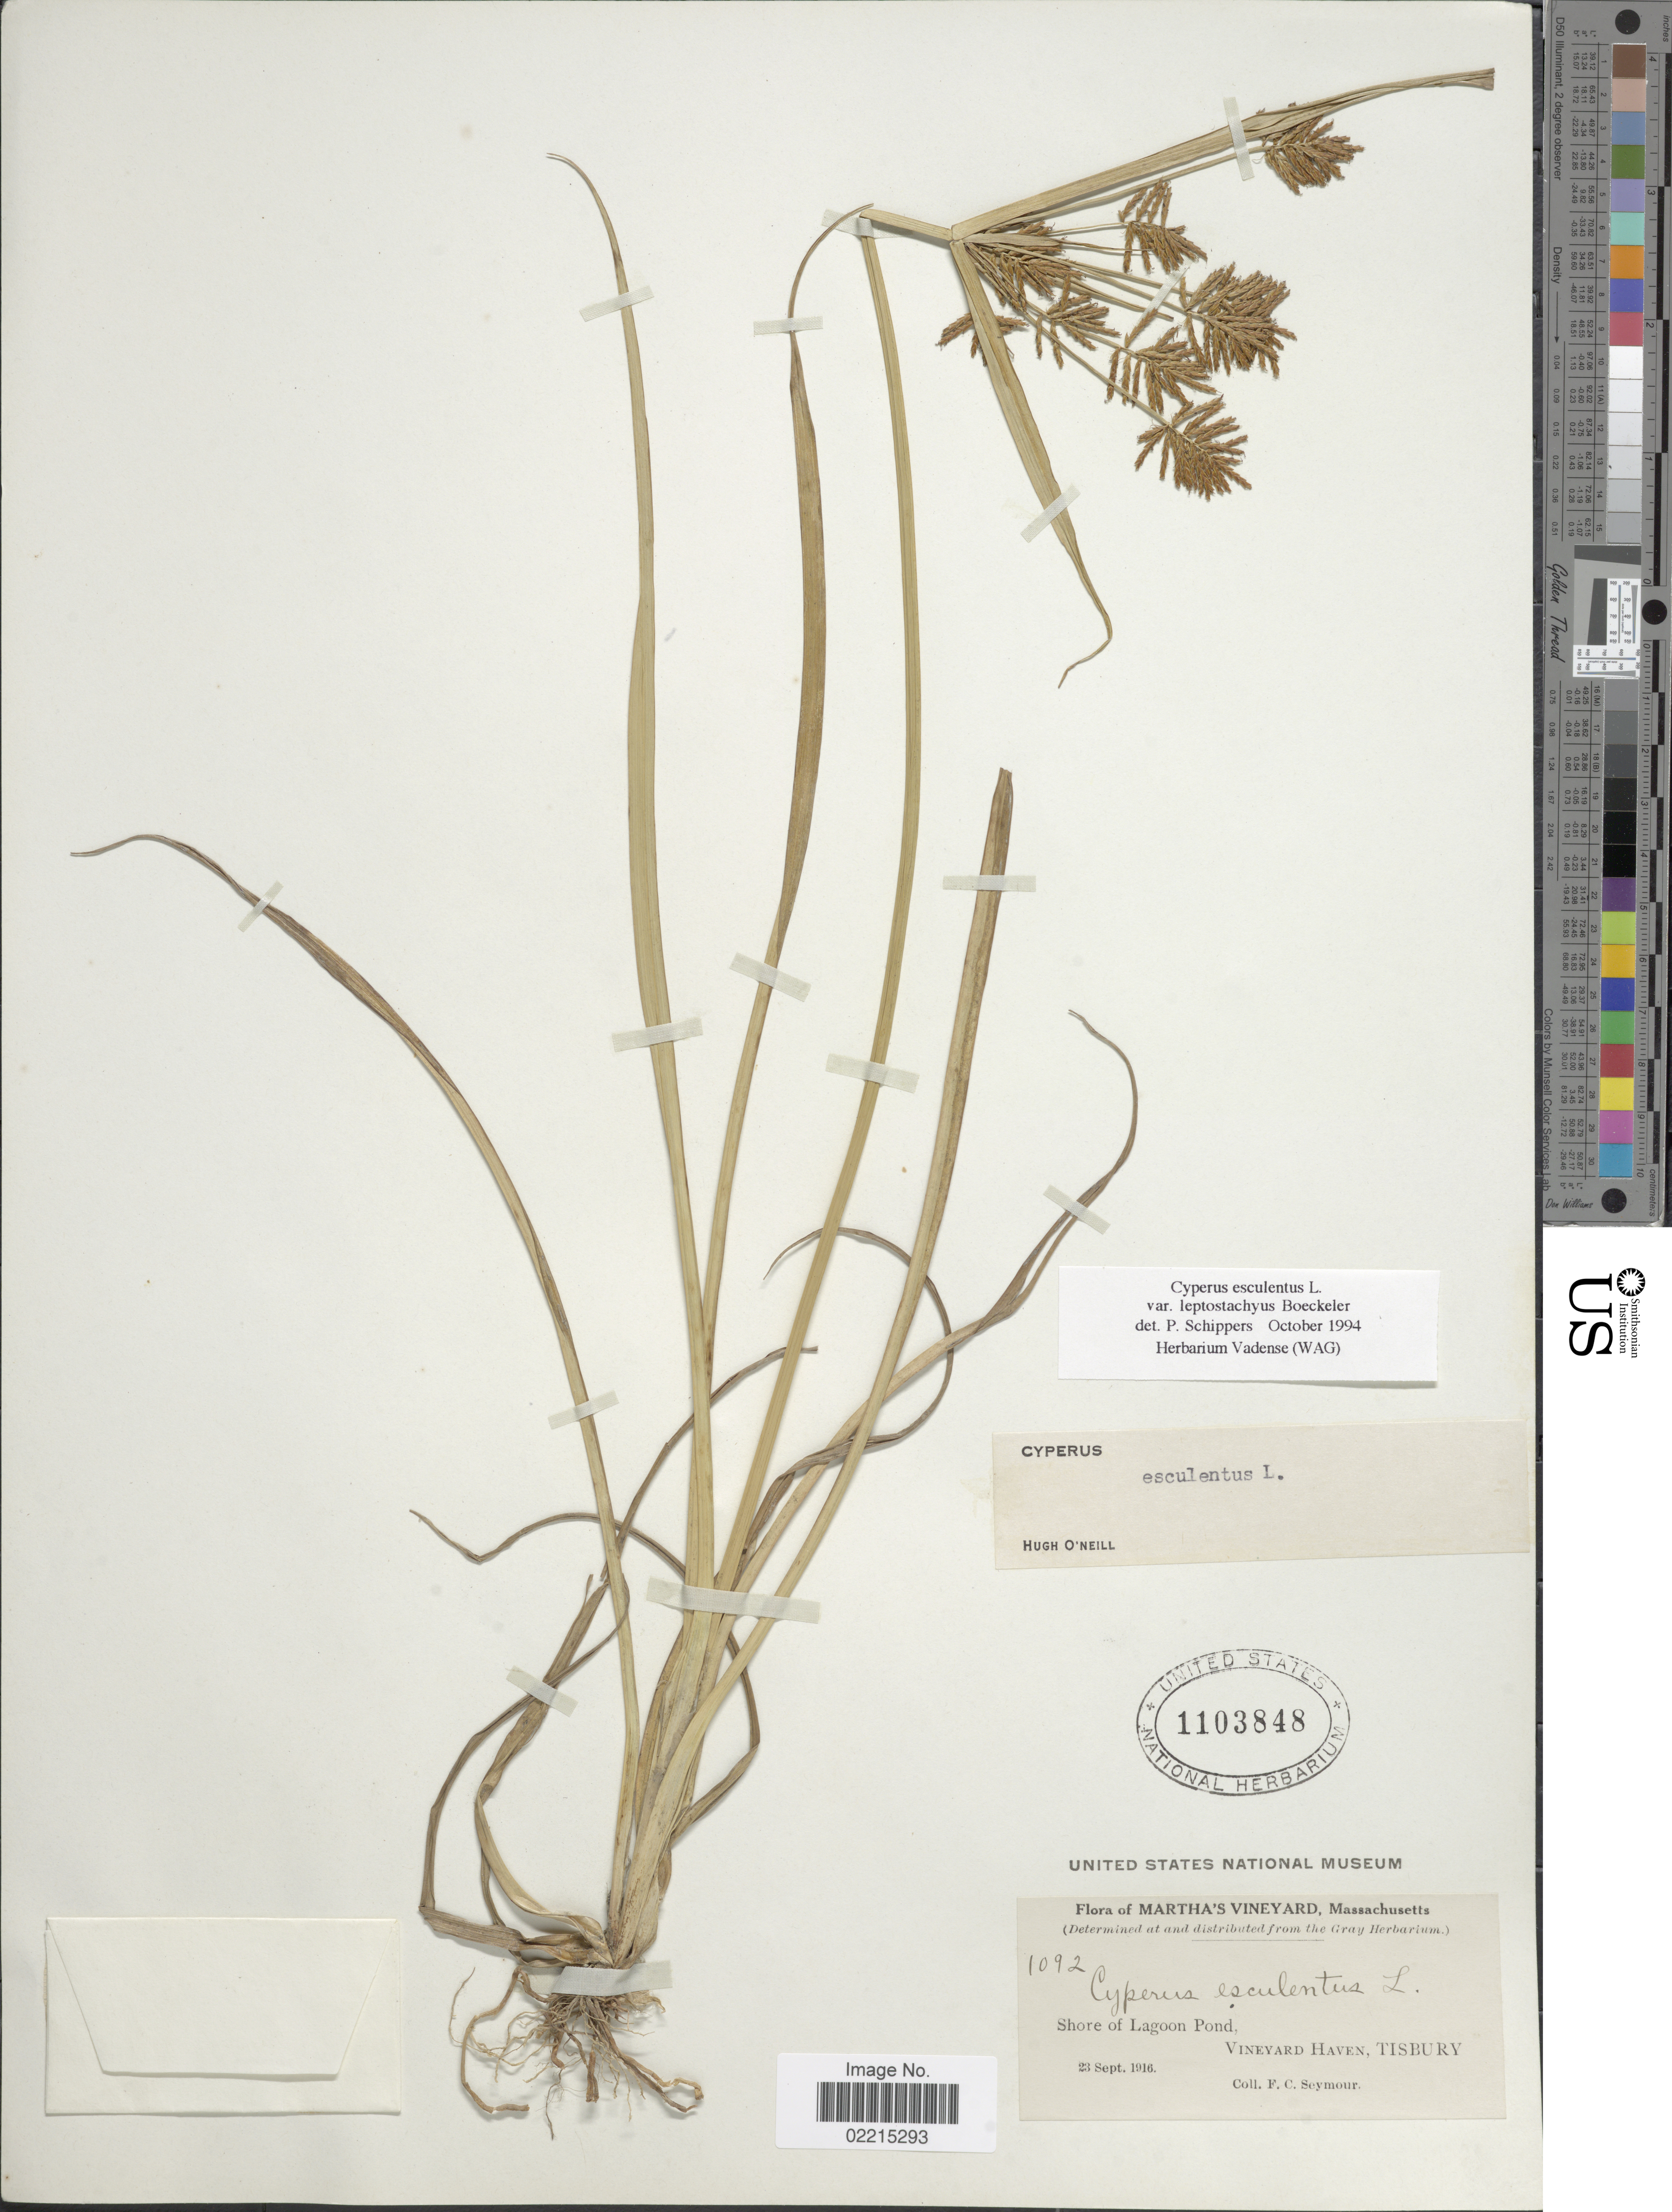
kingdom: Plantae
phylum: Tracheophyta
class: Liliopsida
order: Poales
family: Cyperaceae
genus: Cyperus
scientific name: Cyperus esculentus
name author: L.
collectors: F. C. Seymour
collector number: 1092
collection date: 1916-09-23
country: United States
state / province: Massachusetts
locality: Martha' s Vineyard, Shore of Lagoon Pond, Vineyard Haven, Tisbury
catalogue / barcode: US 1103848